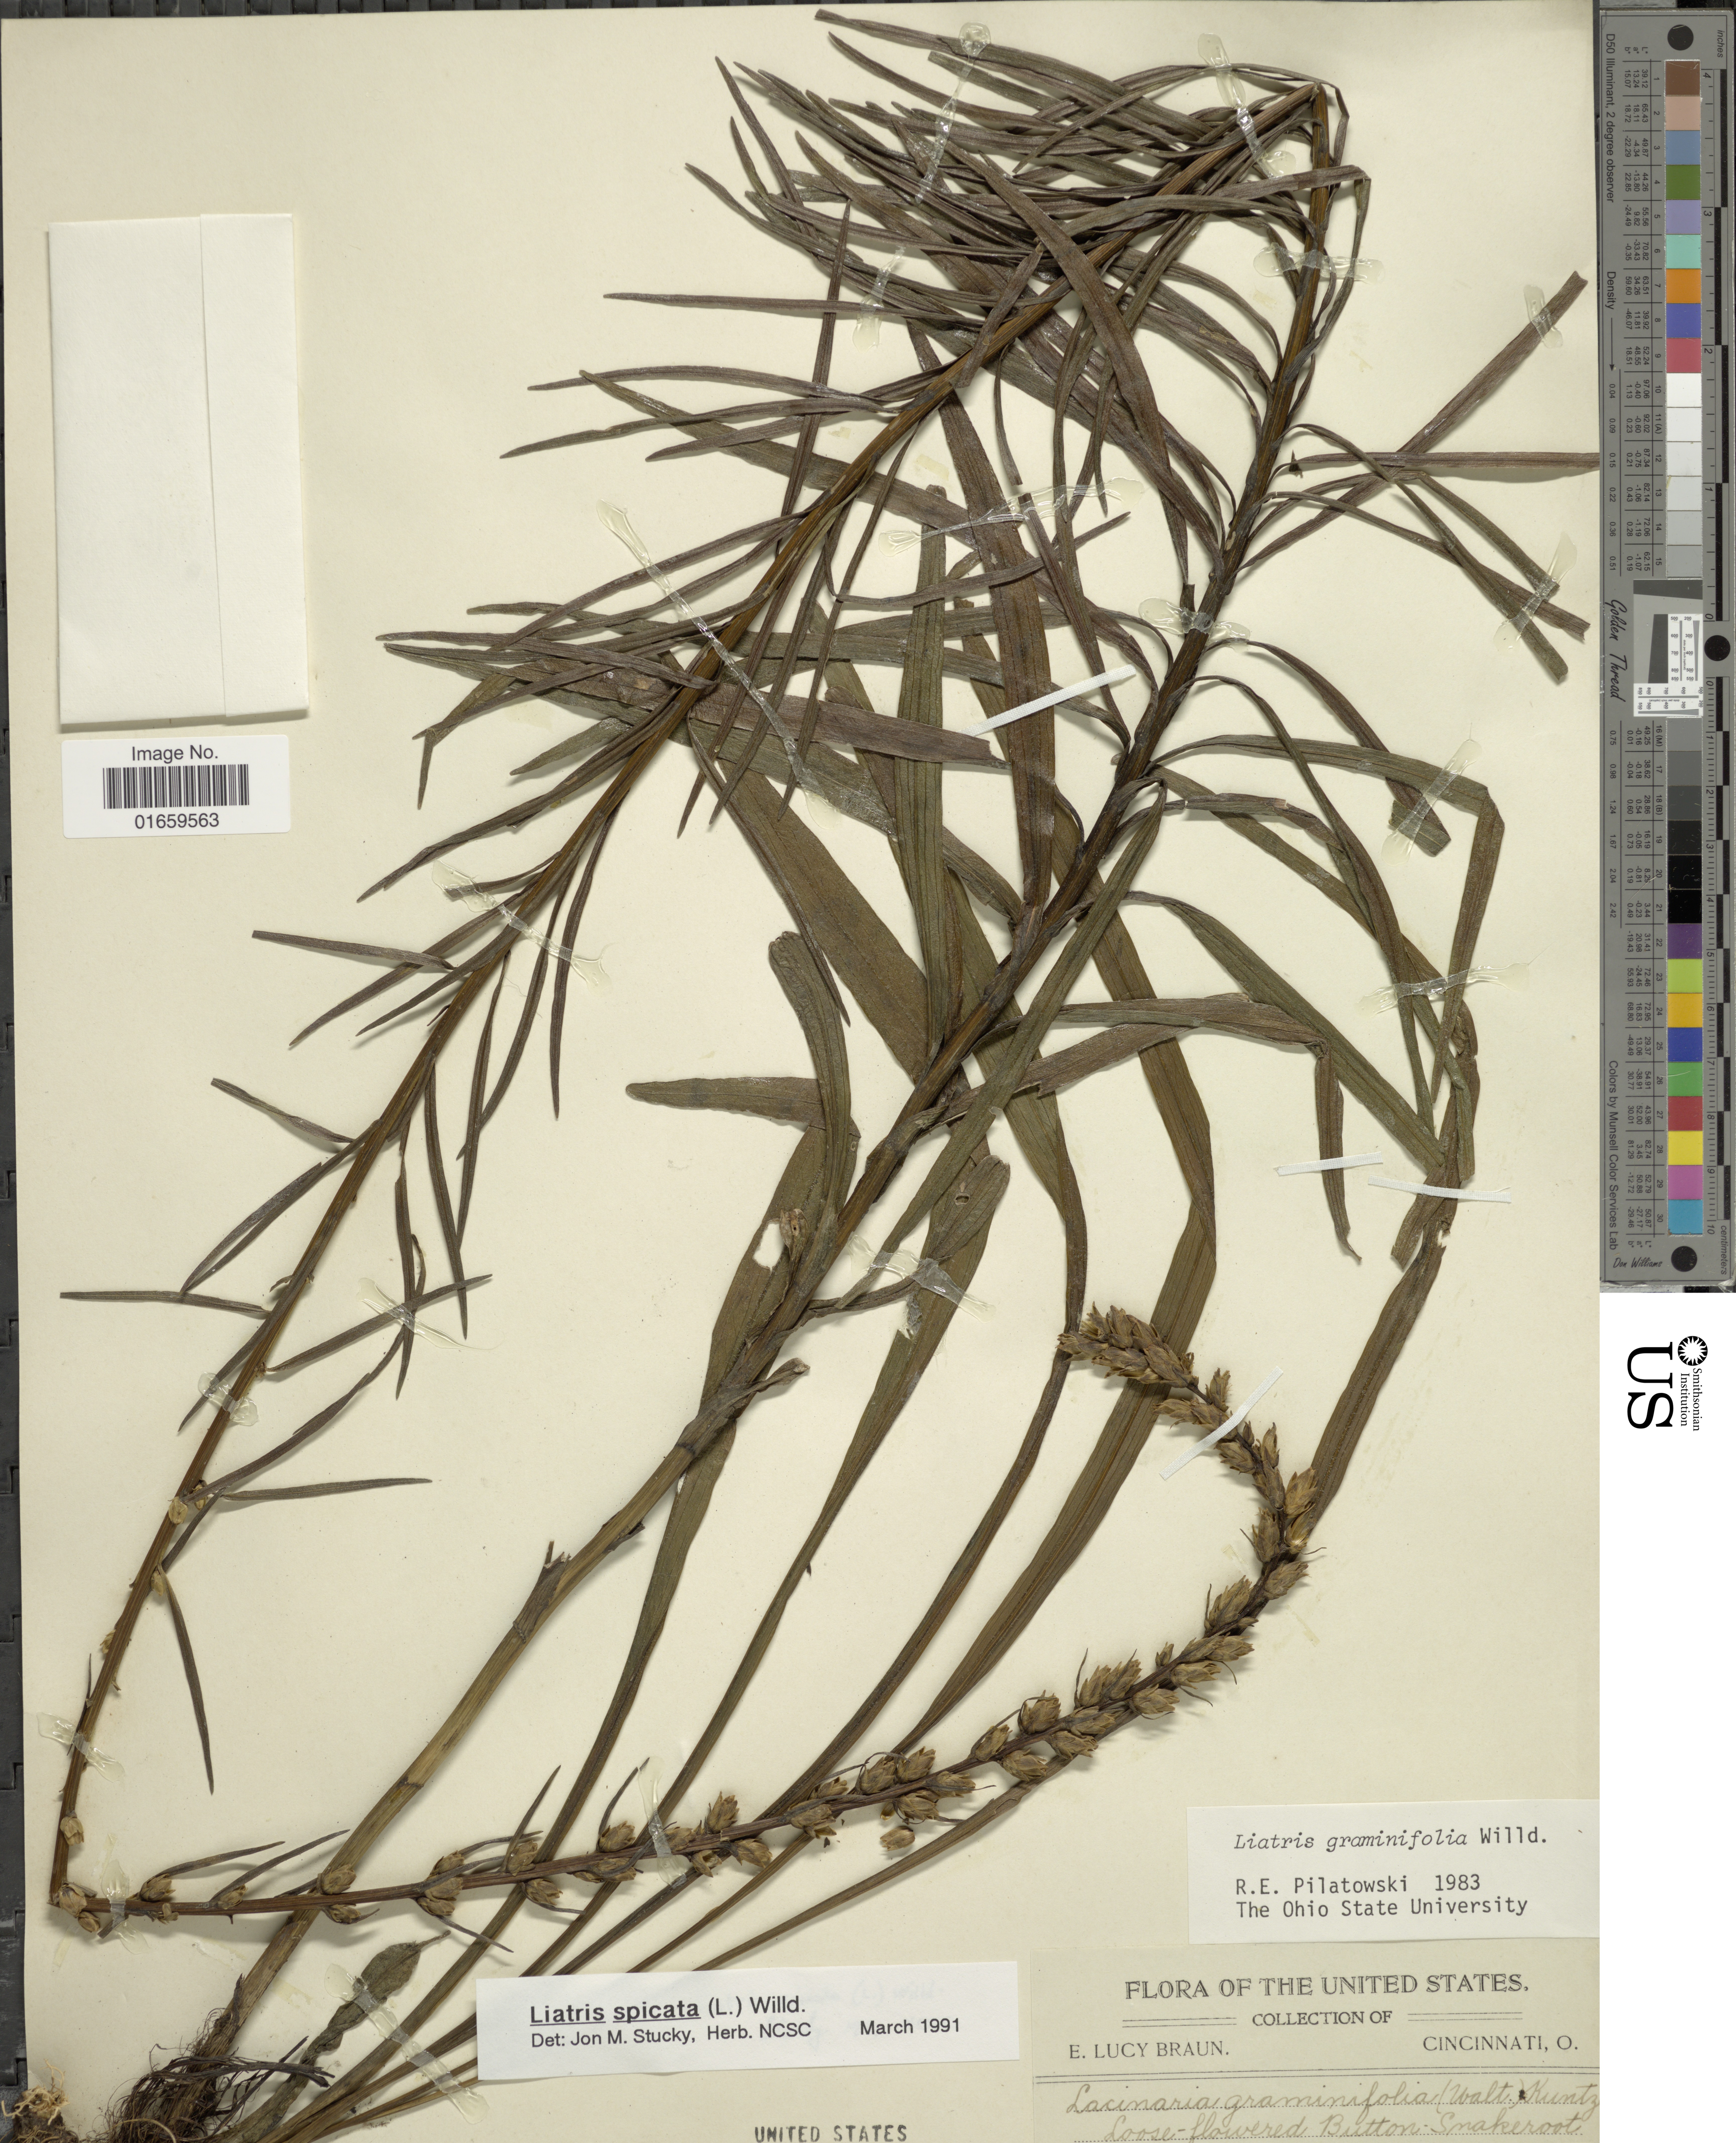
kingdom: Plantae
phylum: Tracheophyta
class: Magnoliopsida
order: Asterales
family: Asteraceae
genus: Liatris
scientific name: Liatris spicata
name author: (L.) Willd.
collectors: E. L. Braun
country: United States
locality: Loose-flowered Button, Smakeroot